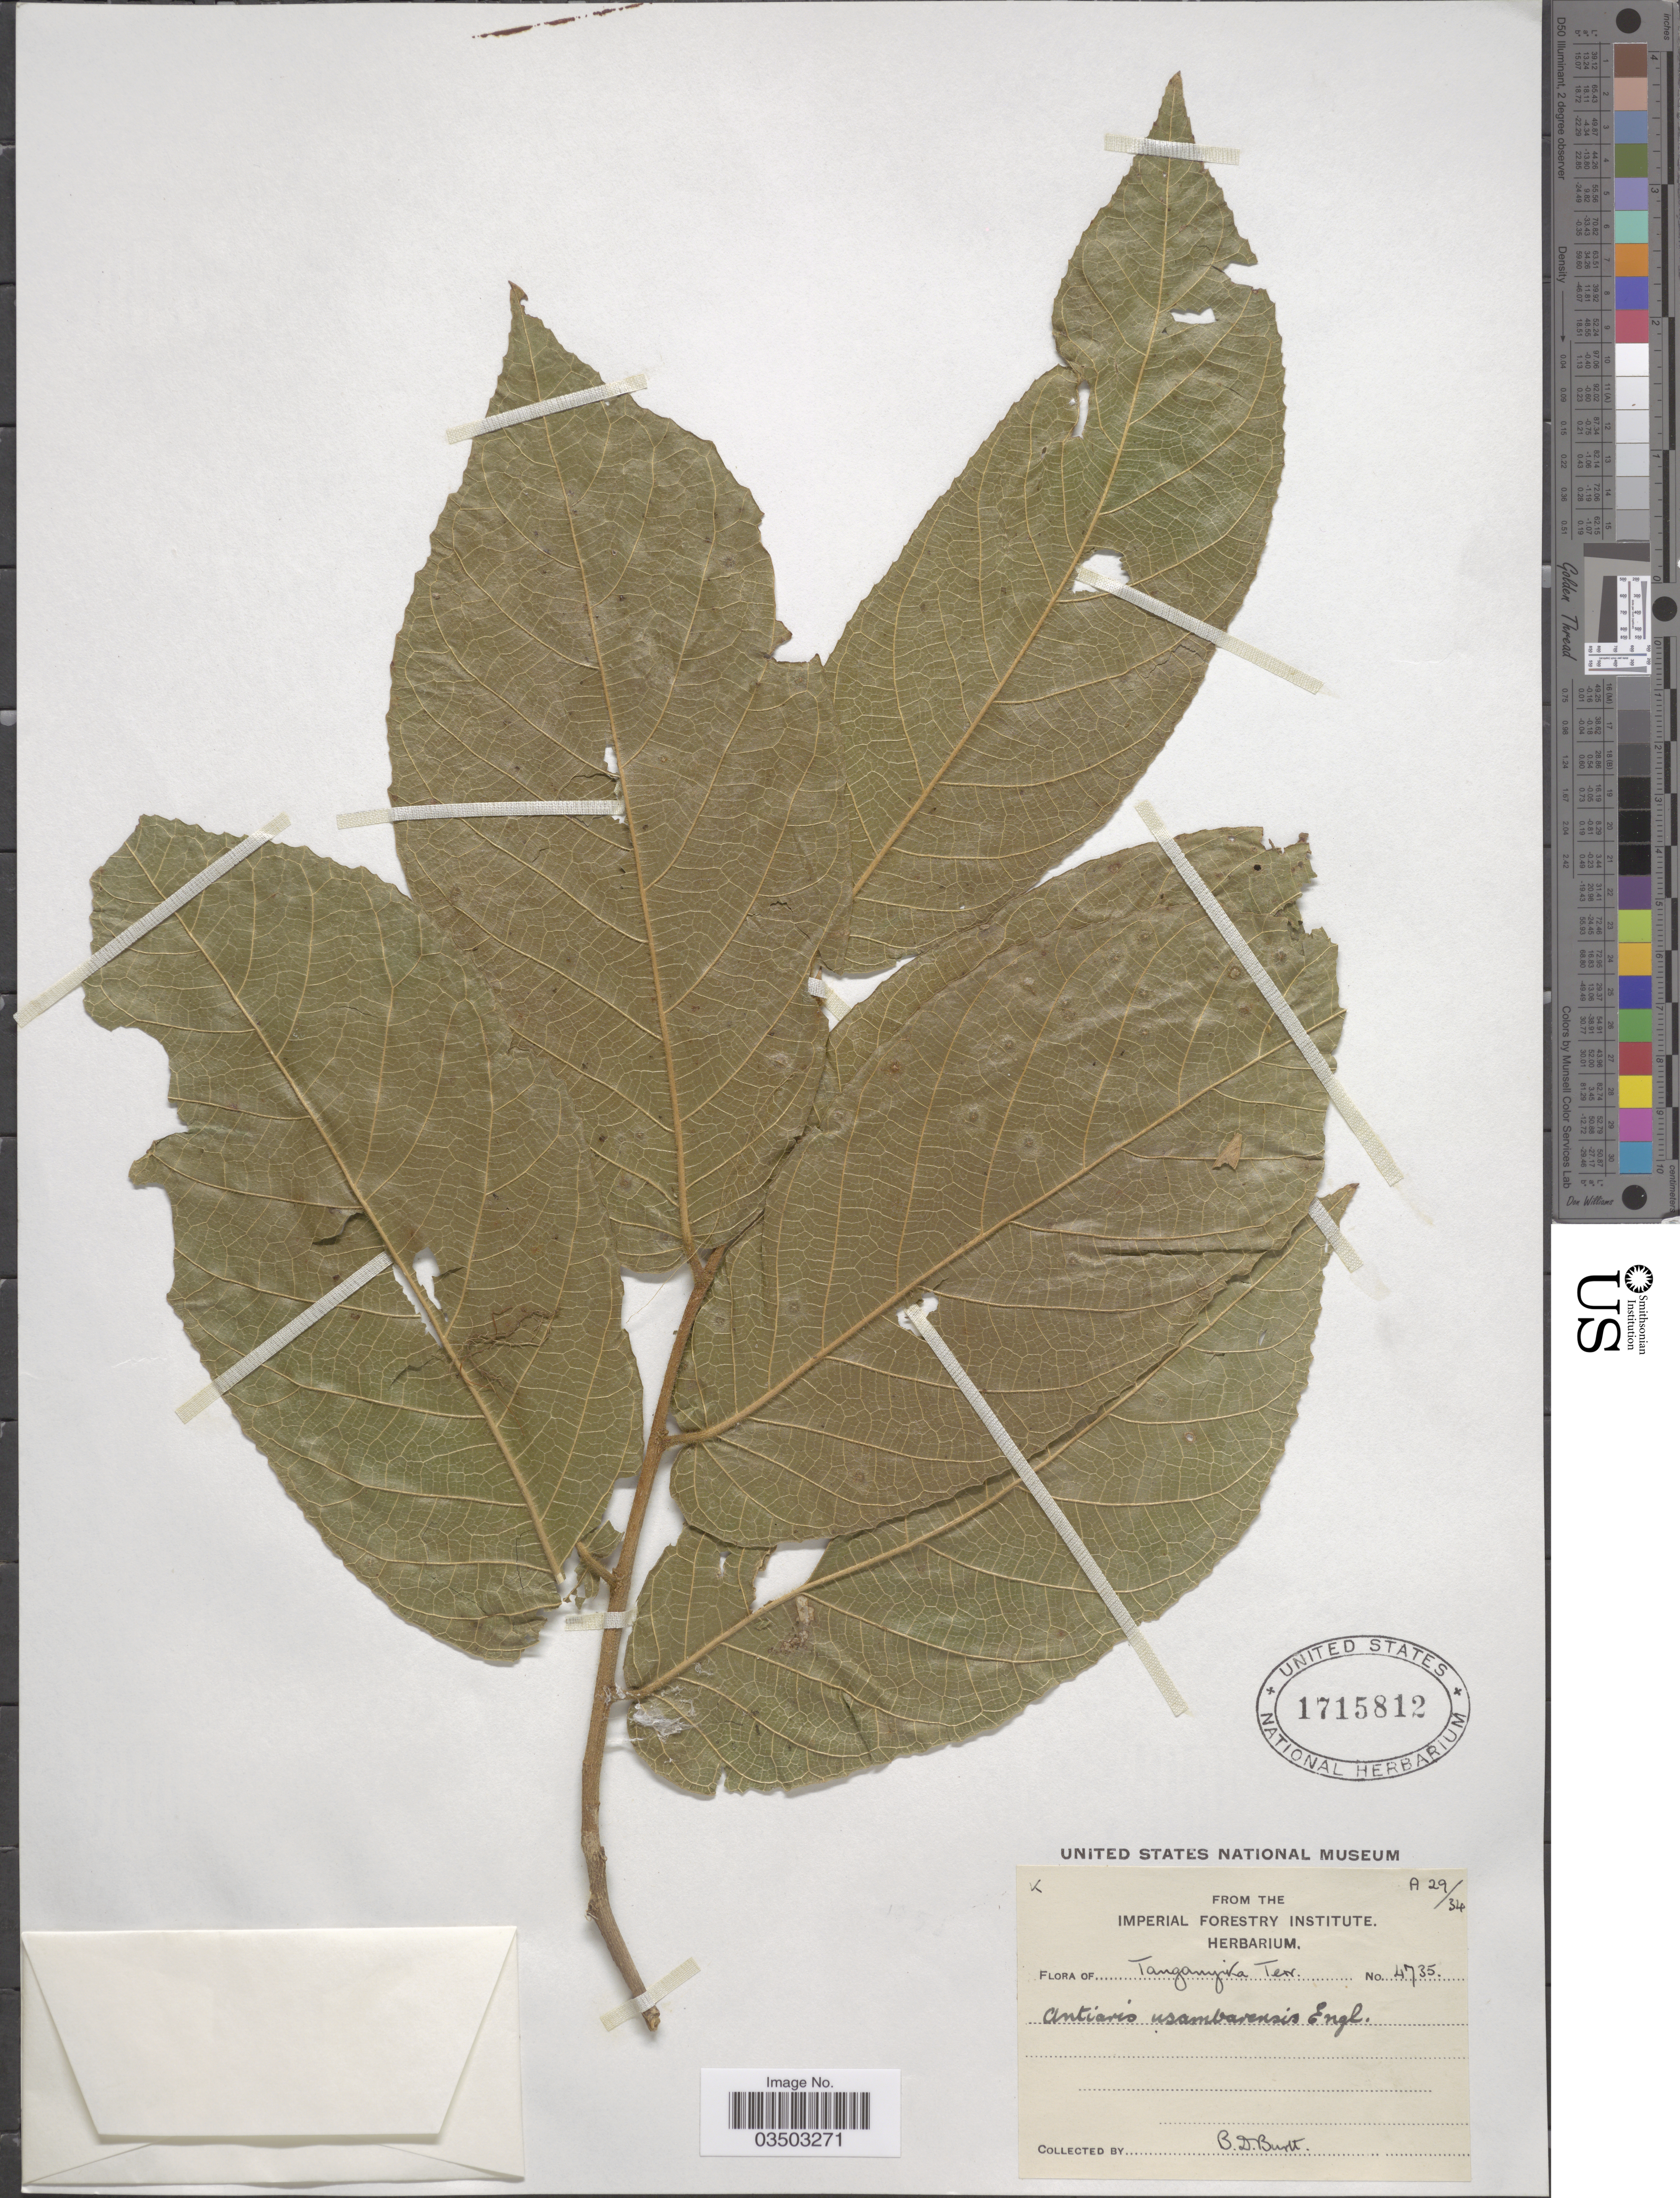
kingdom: Plantae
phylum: Tracheophyta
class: Magnoliopsida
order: Rosales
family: Moraceae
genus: Antiaris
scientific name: Antiaris usambarensis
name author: Engl.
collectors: B. D. Burtt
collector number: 4735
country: Tanzania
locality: Tanganyika Terr.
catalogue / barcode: US 1715812